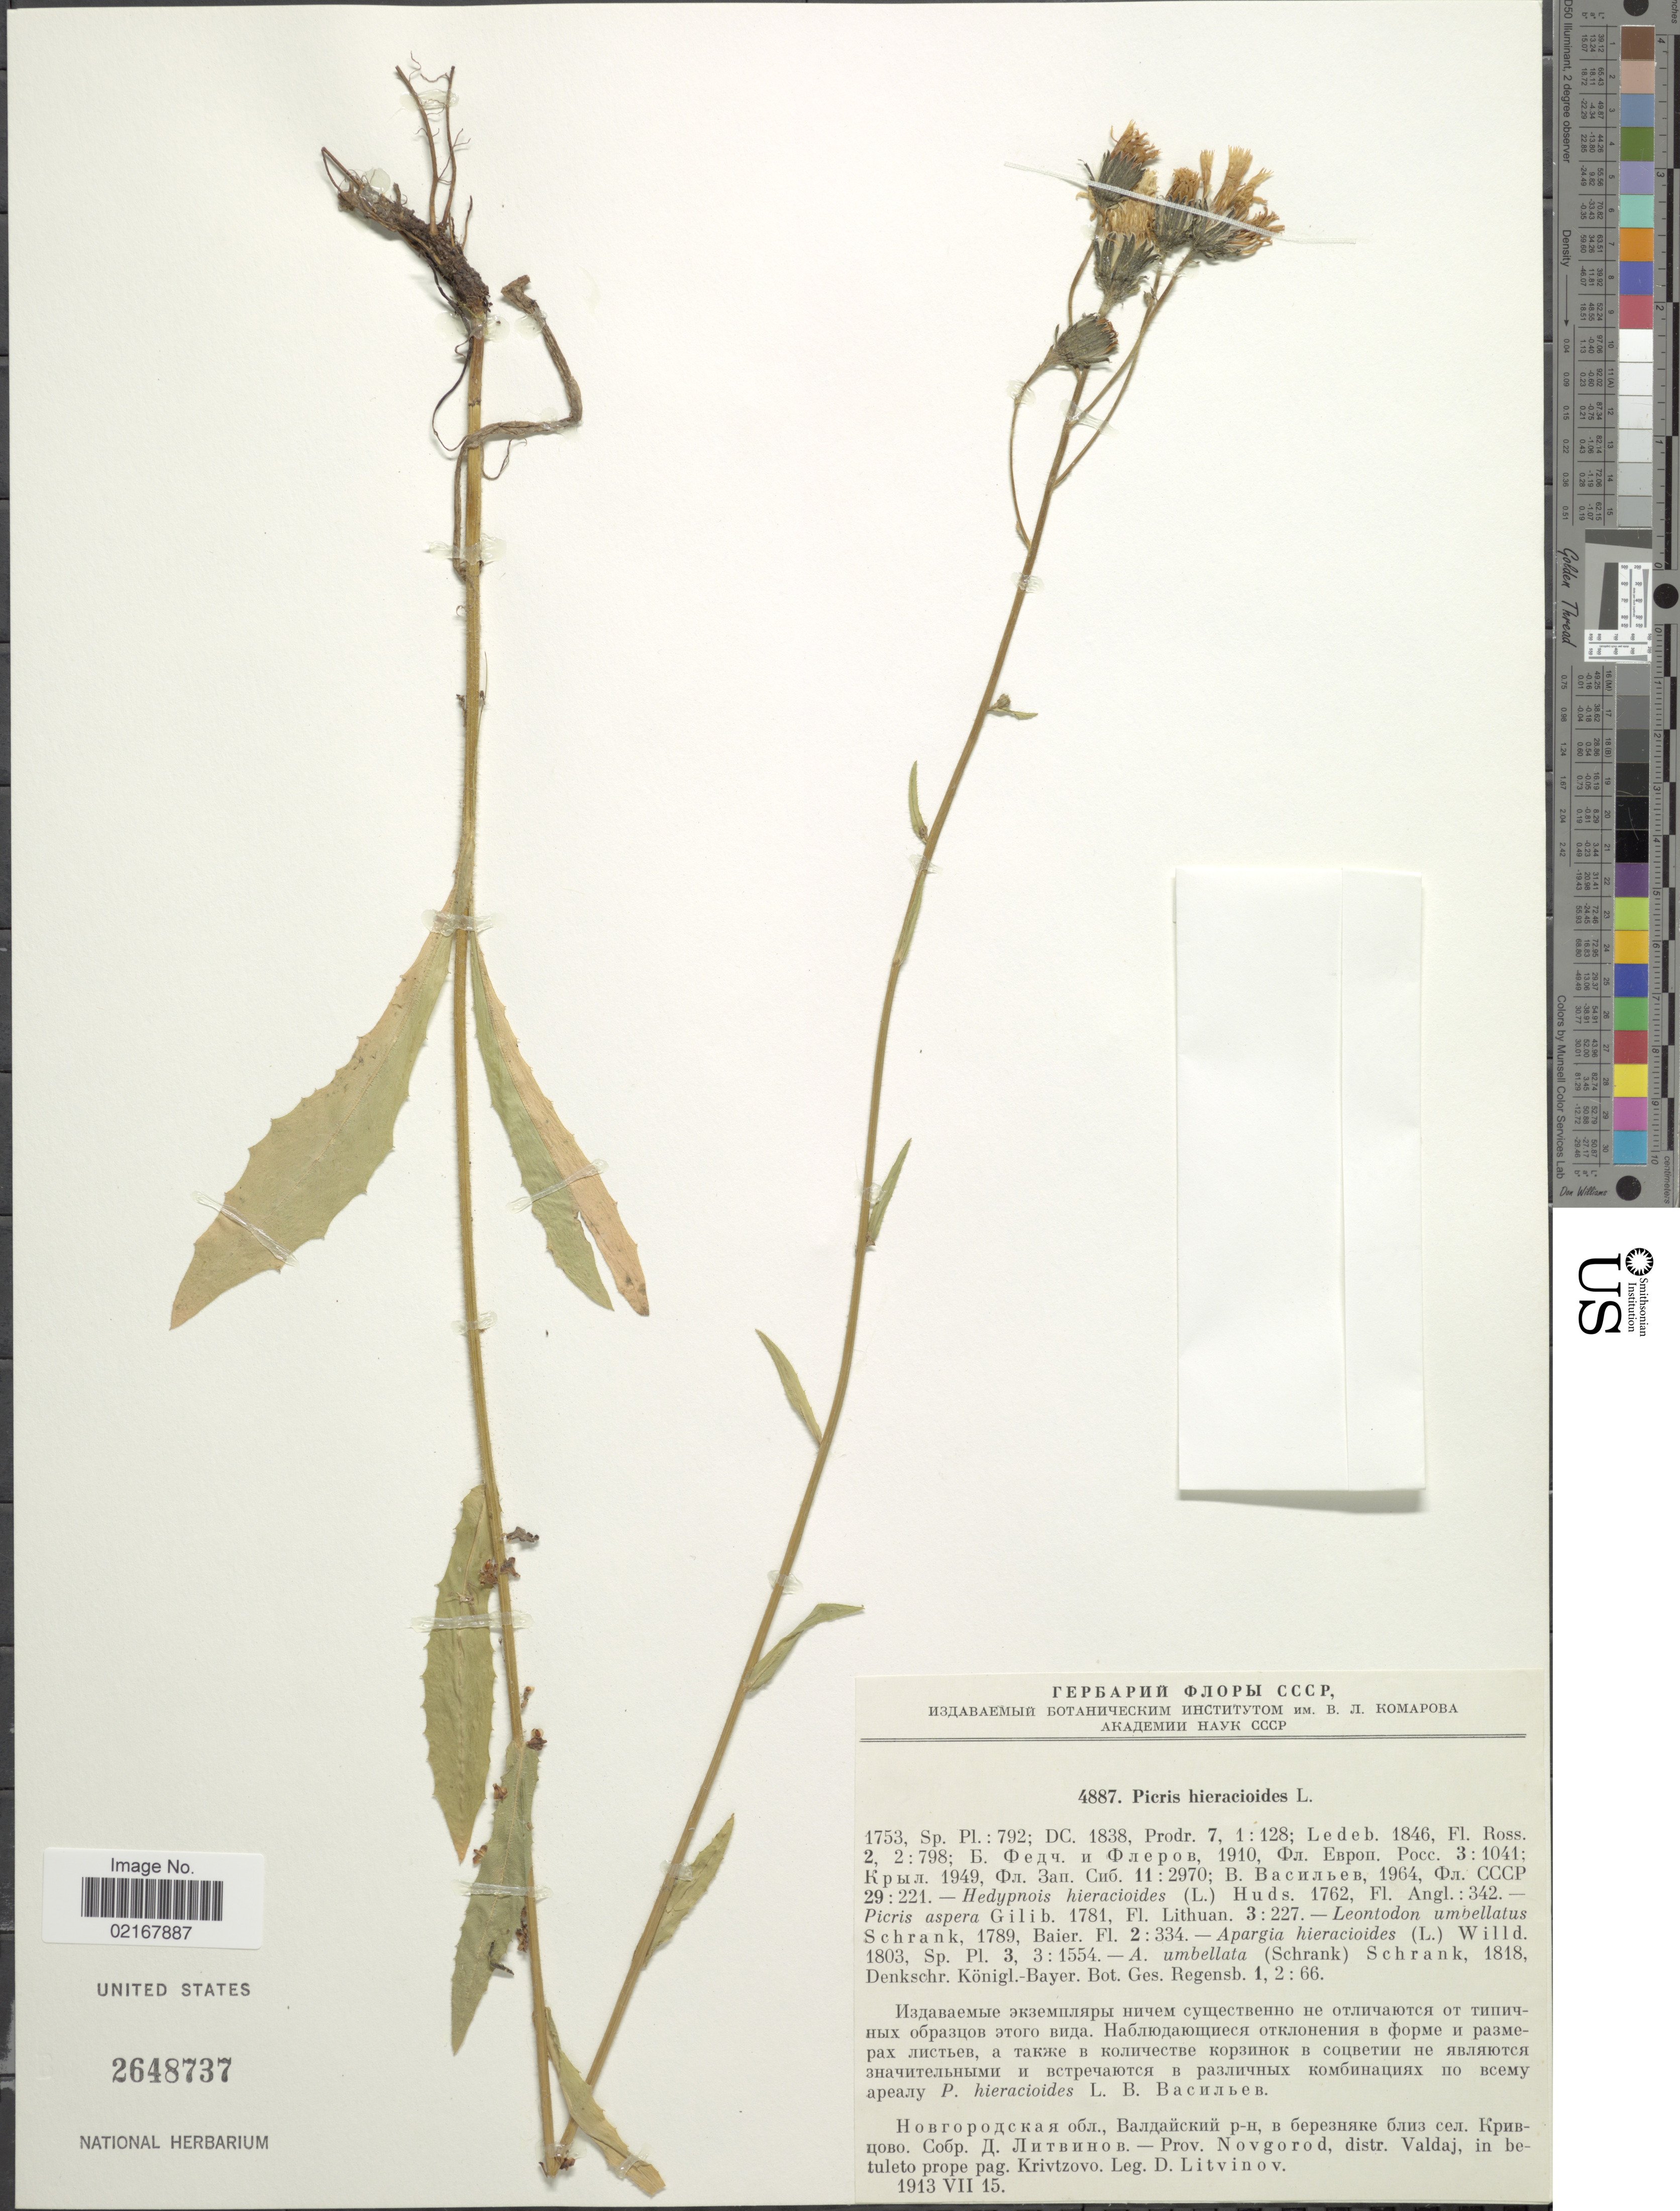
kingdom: Plantae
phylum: Tracheophyta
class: Magnoliopsida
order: Asterales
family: Asteraceae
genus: Picris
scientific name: Picris hieracioides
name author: L.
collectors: D. Litvinov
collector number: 4887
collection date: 1913-07-15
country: Russian Federation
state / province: Novgorod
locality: Distr. Valdaj, in betuleto prope pag. Krivtzovo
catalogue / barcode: US 2648737